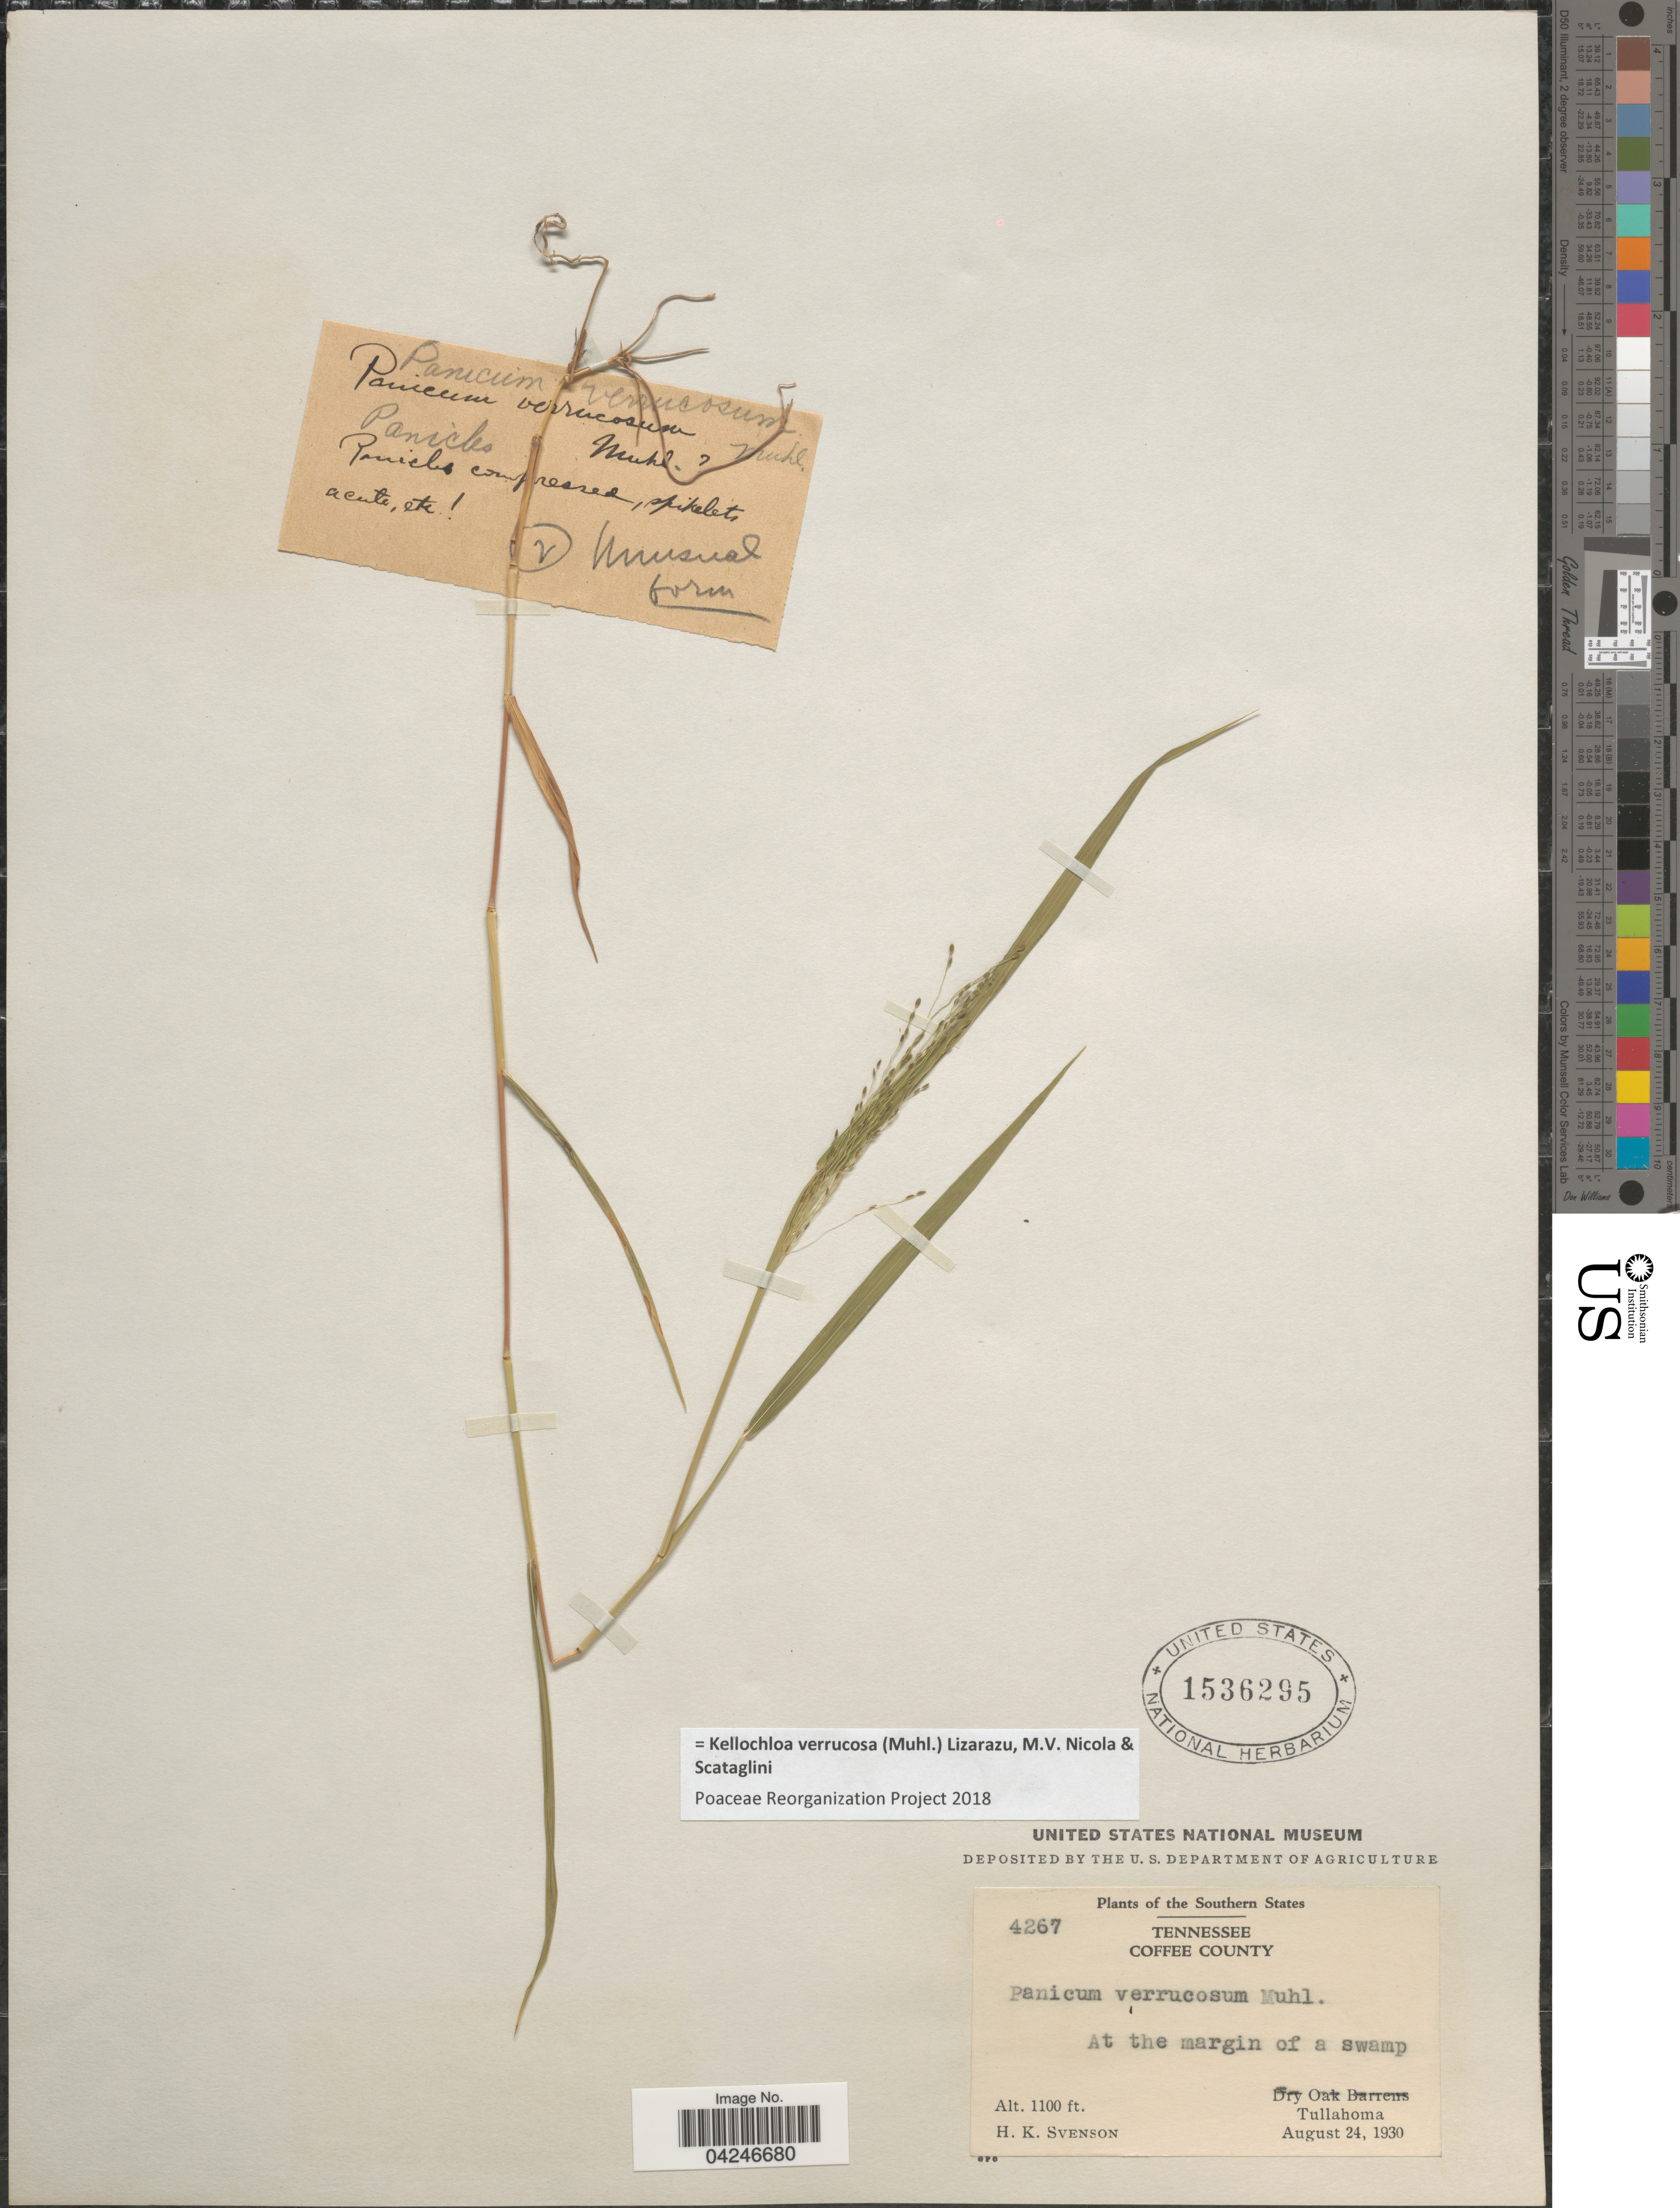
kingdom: Plantae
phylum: Tracheophyta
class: Liliopsida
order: Poales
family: Poaceae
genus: Kellochloa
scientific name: Kellochloa verrucosa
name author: (Muhl.) Lizarazu et al.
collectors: H. K. Svenson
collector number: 4267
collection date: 1930-08-24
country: United States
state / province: Tennessee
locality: The Southern States. Coffee County. Tullahoma.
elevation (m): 335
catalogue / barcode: US 1536295